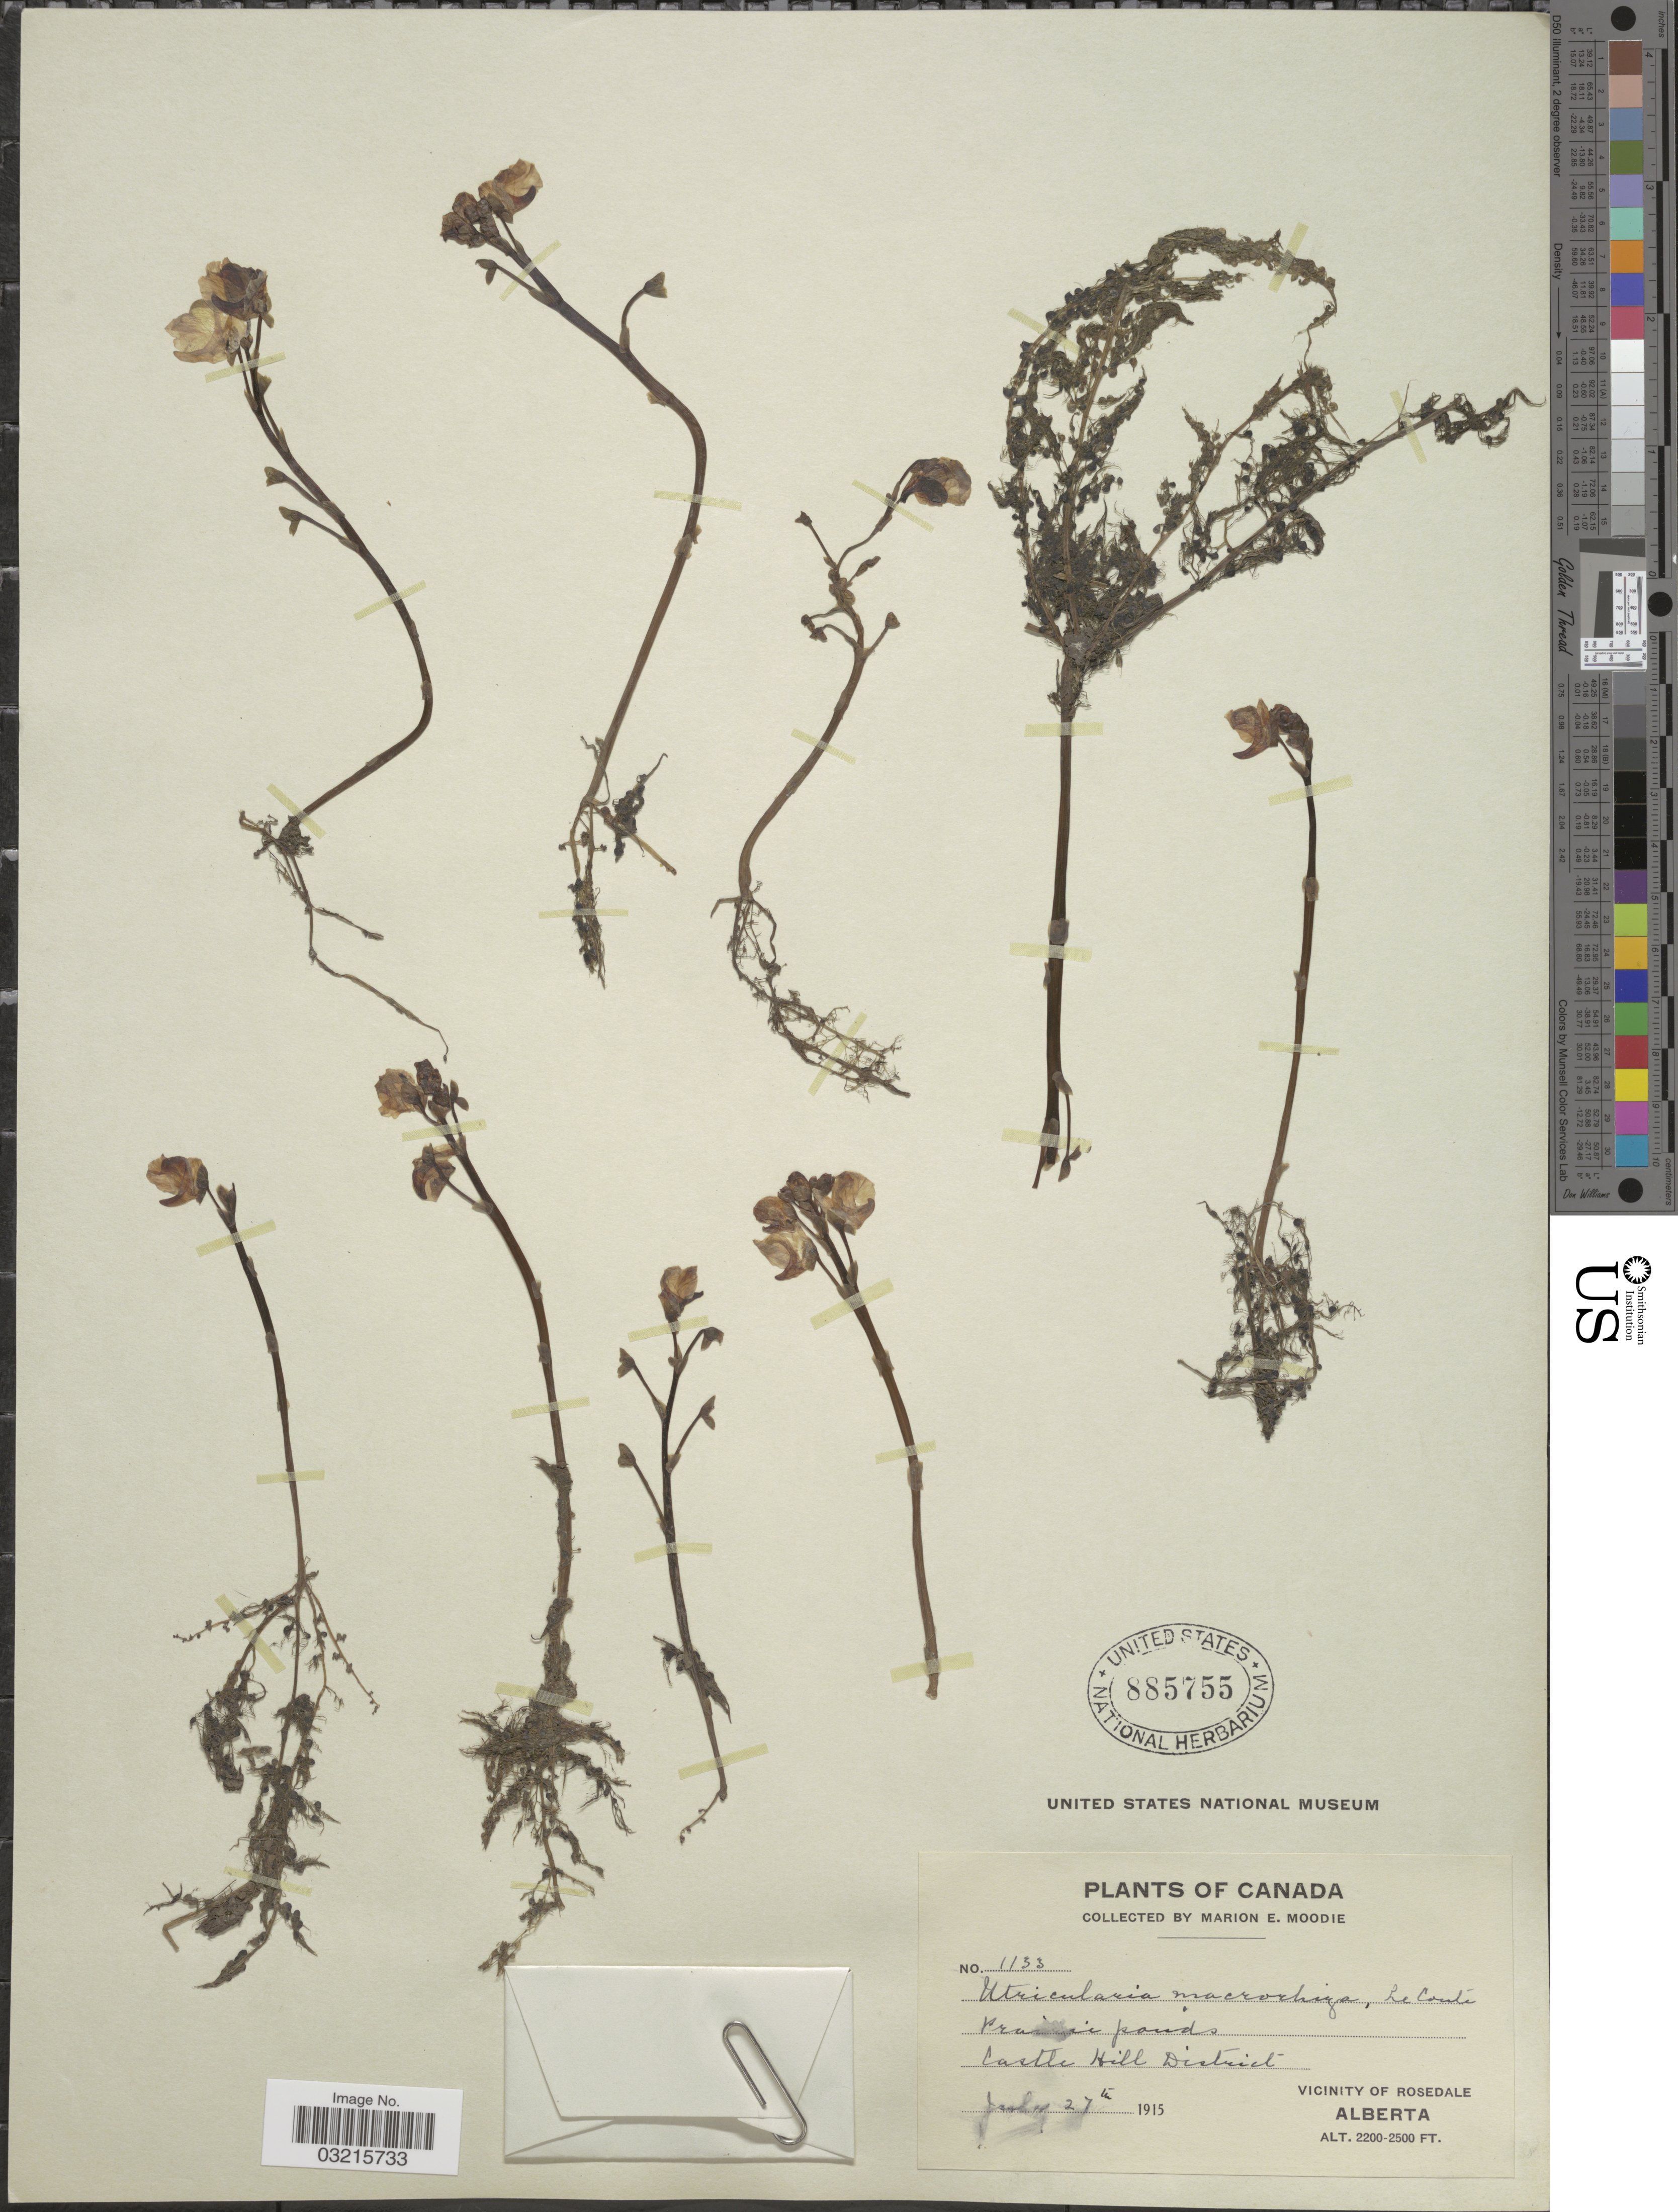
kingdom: Plantae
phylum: Tracheophyta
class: Magnoliopsida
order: Lamiales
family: Lentibulariaceae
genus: Utricularia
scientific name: Utricularia vulgaris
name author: L.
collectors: M. E. Moodie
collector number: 1133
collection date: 1915-07-27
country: Canada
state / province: Alberta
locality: Castle Hill District, Vicinity of Rosedale.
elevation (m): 671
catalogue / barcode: US 885755